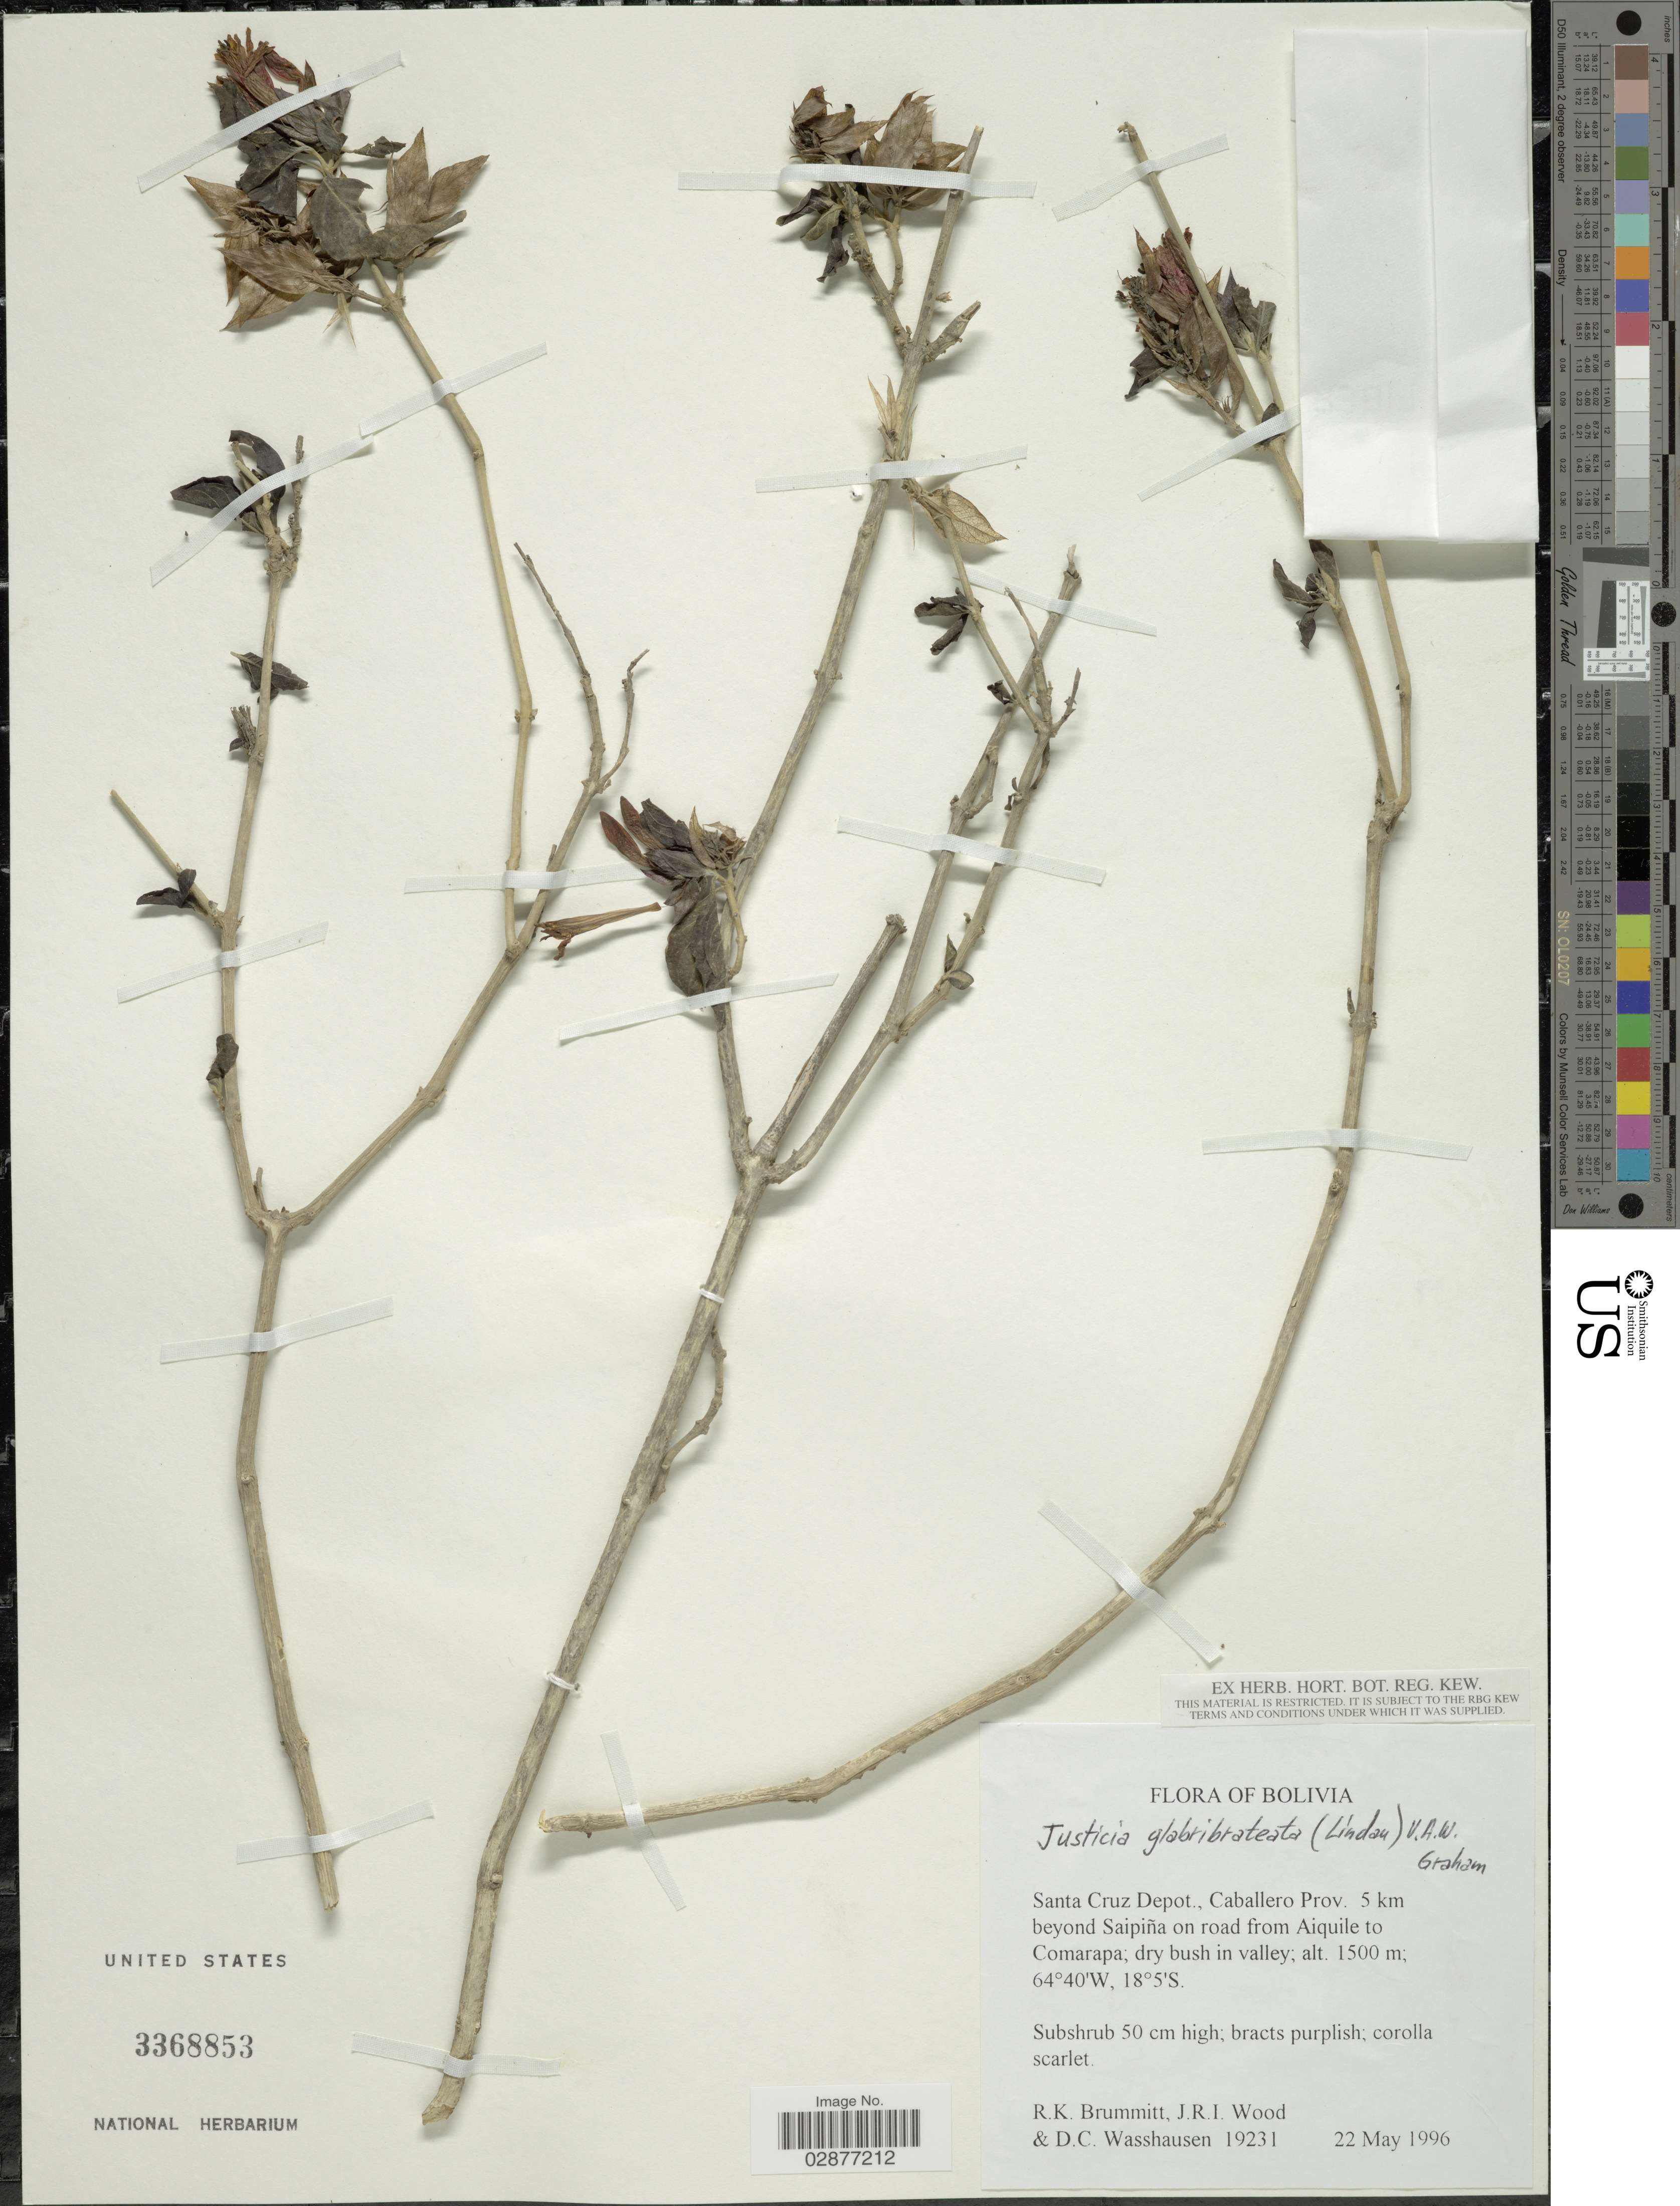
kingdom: Plantae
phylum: Tracheophyta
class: Magnoliopsida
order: Lamiales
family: Acanthaceae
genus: Justicia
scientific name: Justicia aequilabris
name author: (Nees) Lindau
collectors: R. K. Brummitt, J. R. I. Wood & D. C. Wasshausen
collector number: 19231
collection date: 1996-05-22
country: Bolivia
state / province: Santa Cruz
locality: Santa Cruz Depot., Caballero Prov., 5 km beyond Saipiña on road from Aiquile to Comarapa.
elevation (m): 1500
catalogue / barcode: US 3368853